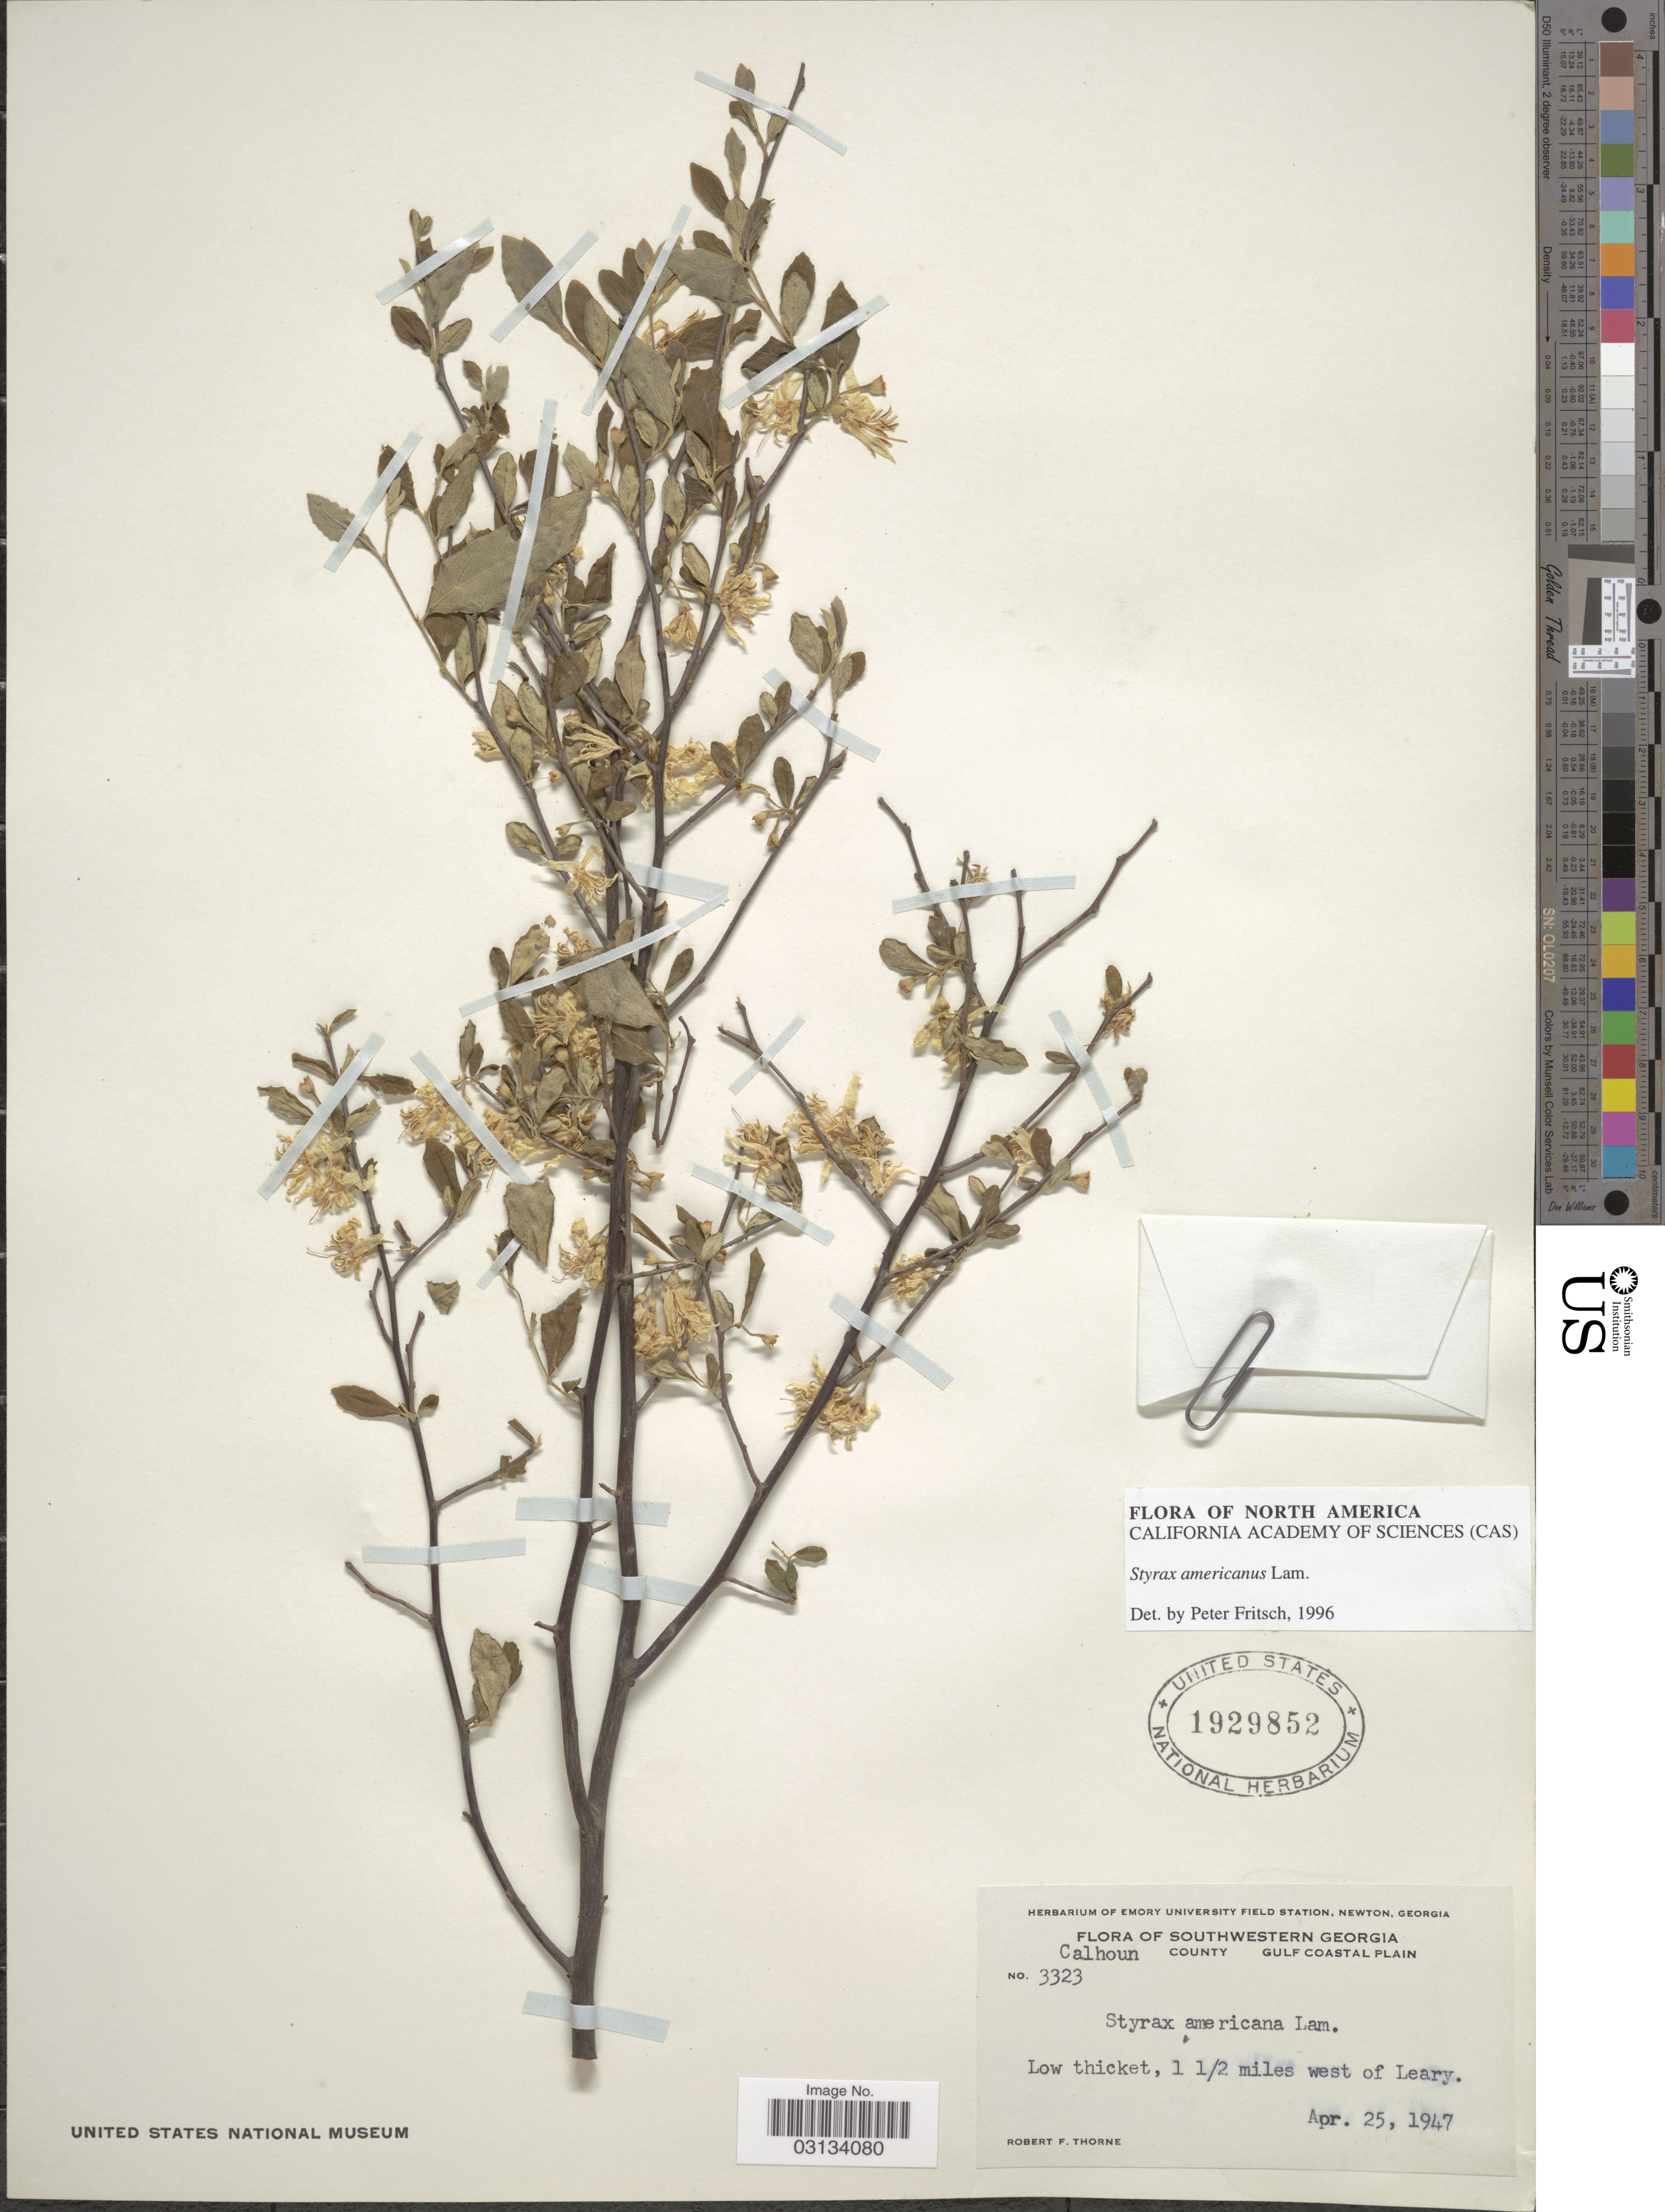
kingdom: Plantae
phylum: Tracheophyta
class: Magnoliopsida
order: Ericales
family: Styracaceae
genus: Styrax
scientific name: Styrax americanus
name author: Lam.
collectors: R. F. Thorne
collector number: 3323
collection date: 1947-04-25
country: United States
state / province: Georgia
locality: Southwestern Georgia. Calhoun County. Gulf Coastal Plain. 1½ miles west of Leary.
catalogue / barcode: US 1929852